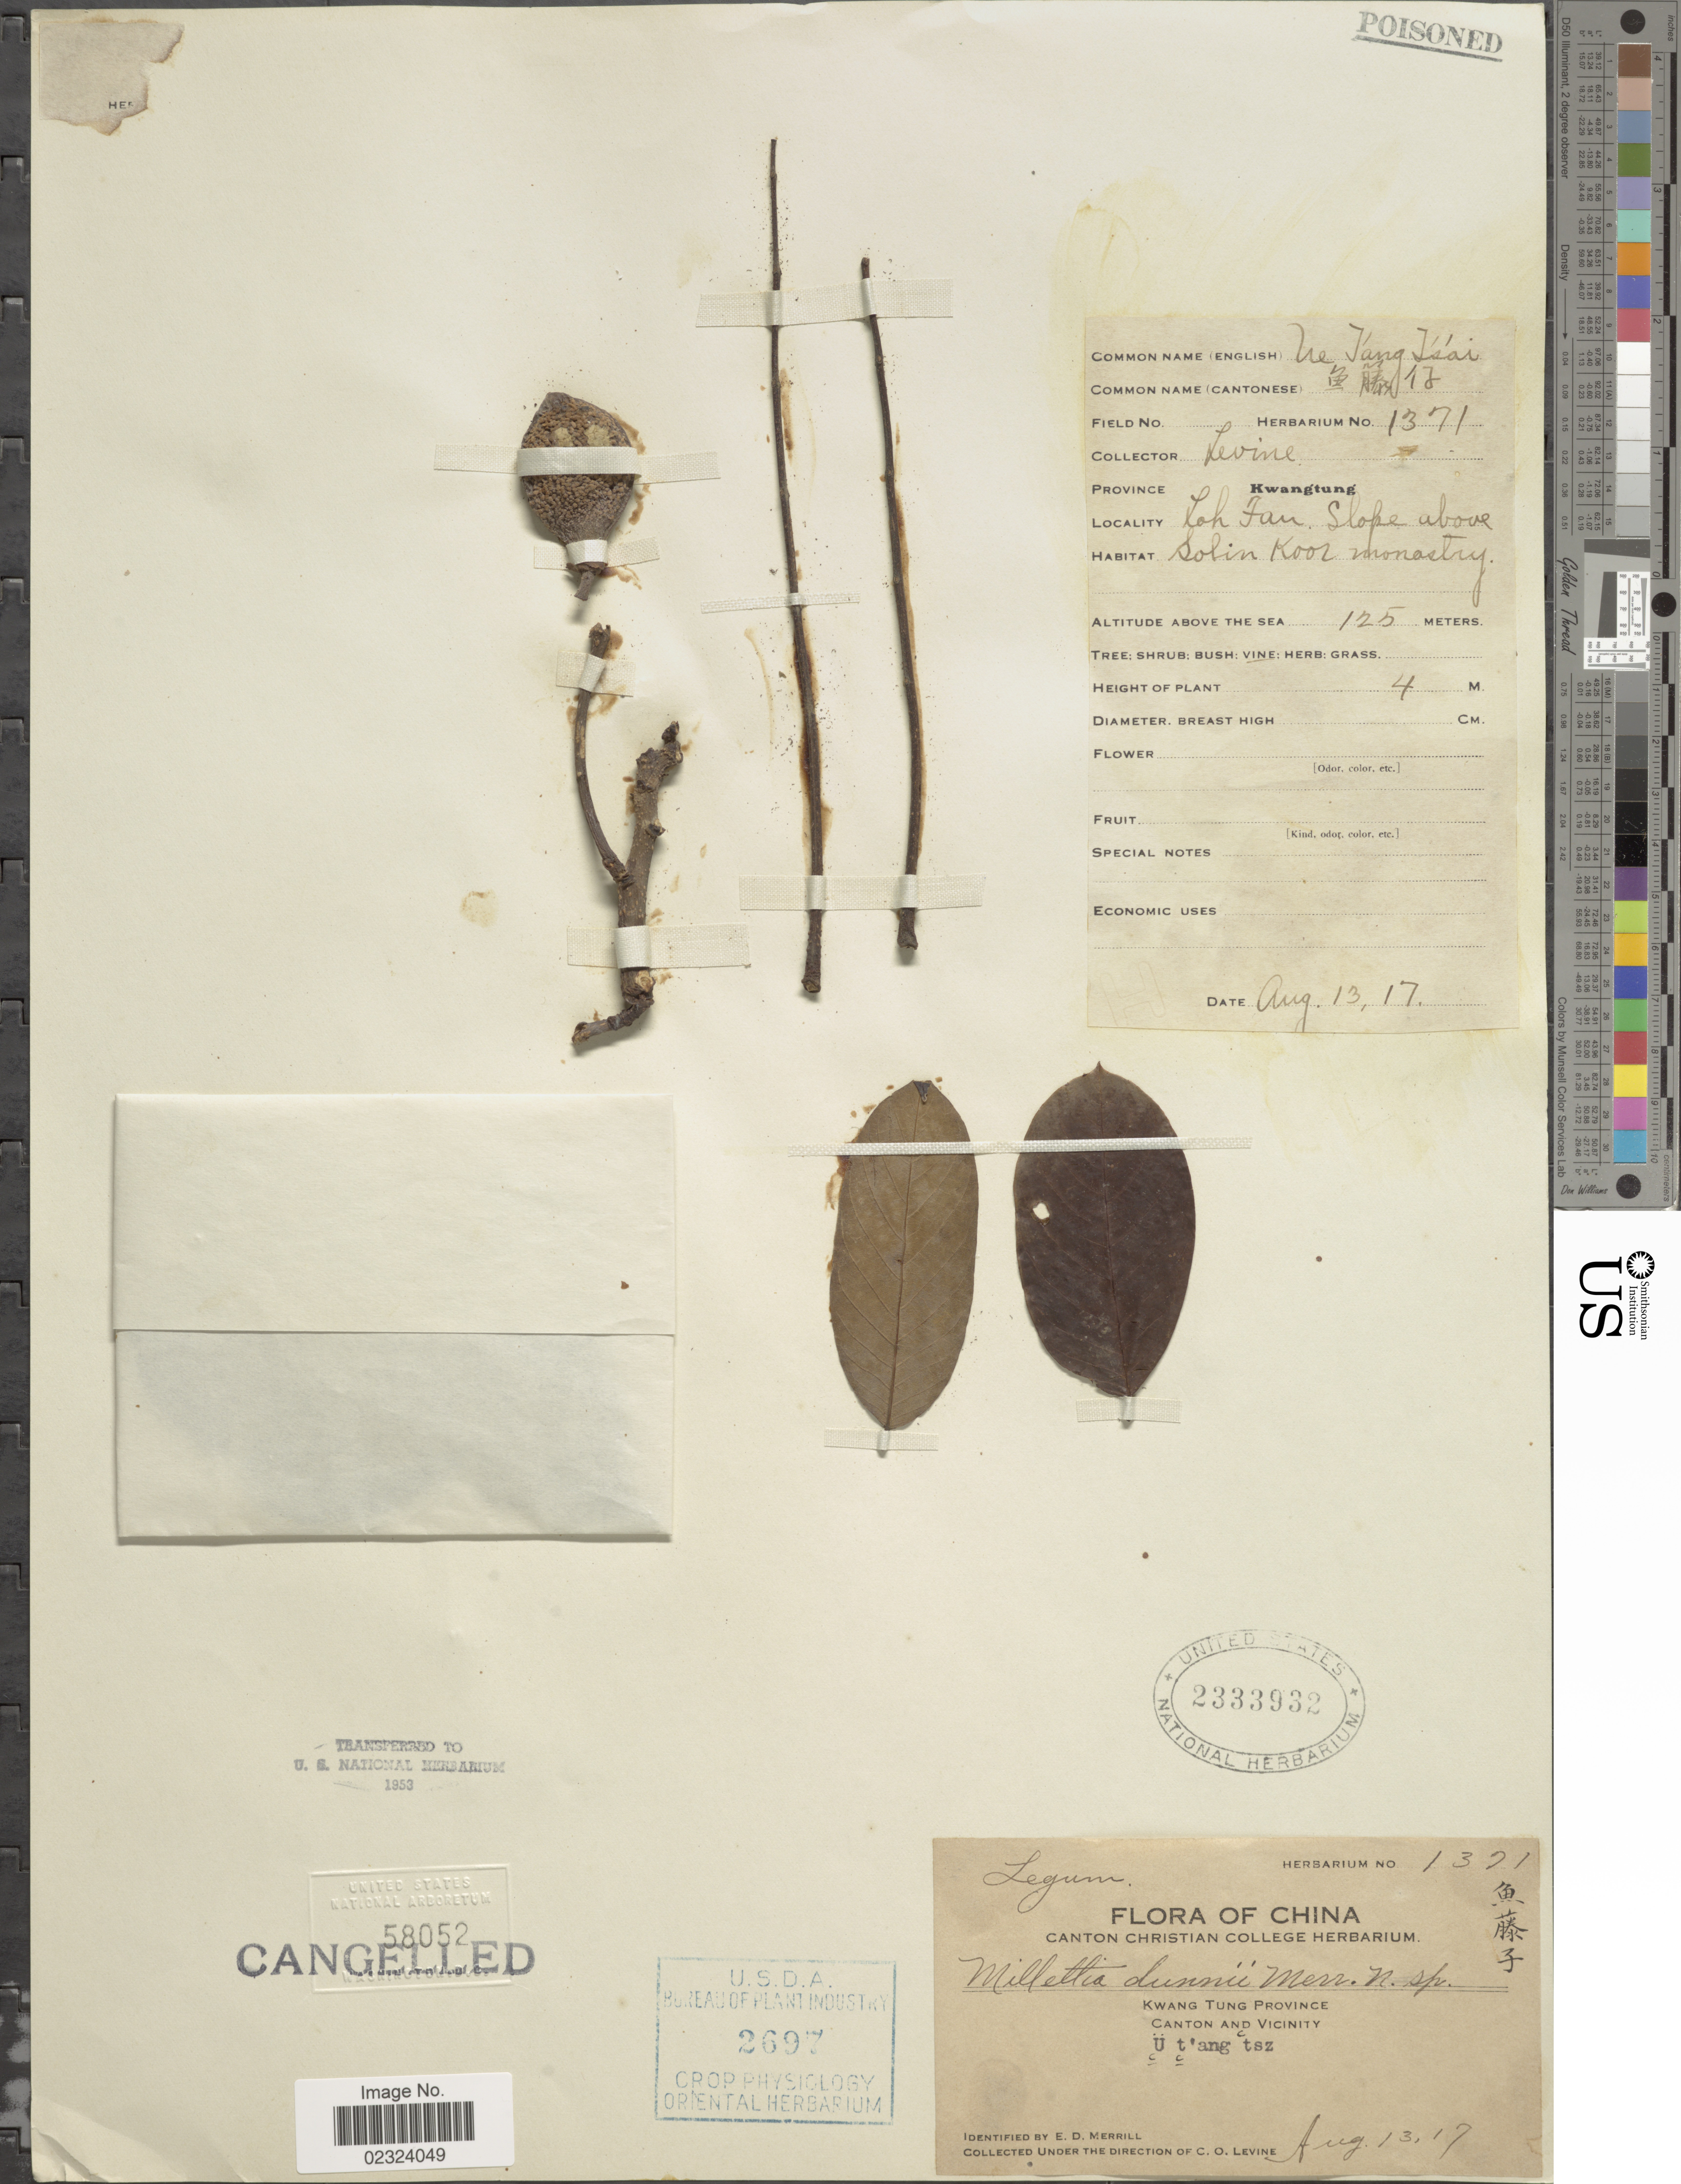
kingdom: Plantae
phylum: Tracheophyta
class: Magnoliopsida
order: Fabales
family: Fabaceae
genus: Millettia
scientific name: Millettia dunnii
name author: Merr.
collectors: C. O. Levine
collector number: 1371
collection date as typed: Transcribed d/m/y: 13/8/17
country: China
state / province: Guangdong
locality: Kwang Tung Province. Canton and vicinity. U t'ang tsz. Loh Fau. Slope above.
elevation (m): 125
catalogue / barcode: US 2333932